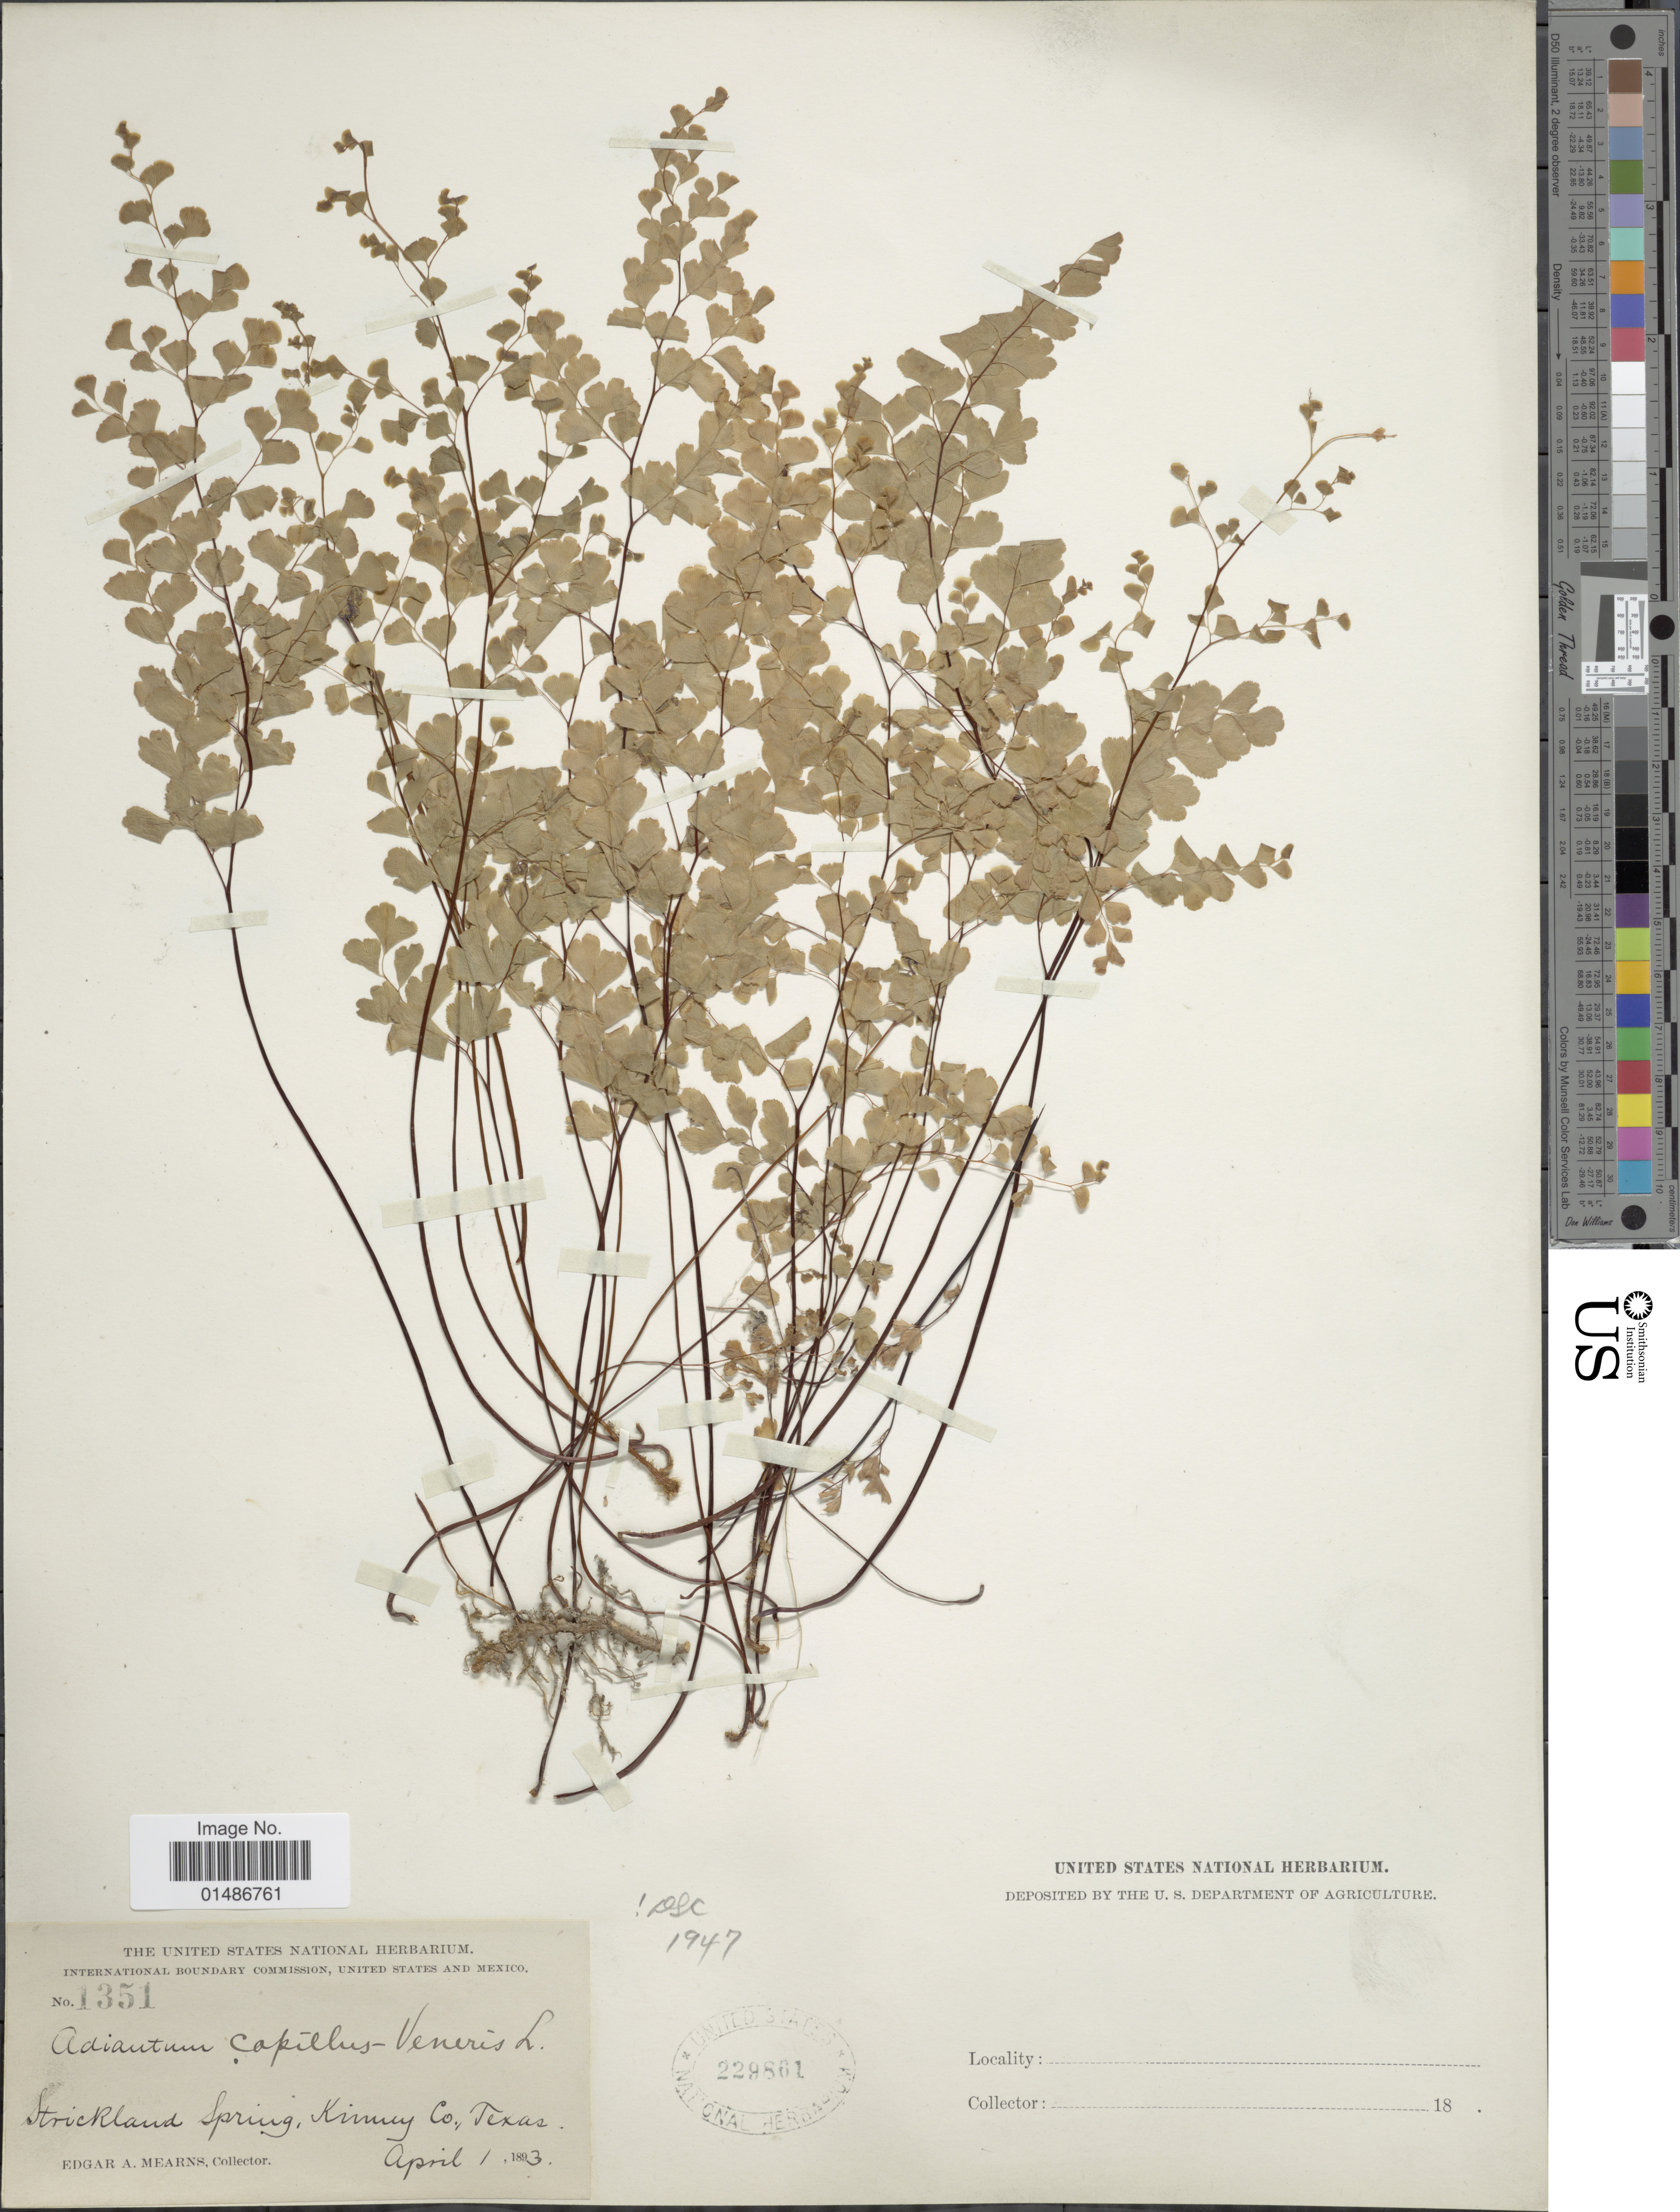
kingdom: Plantae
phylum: Tracheophyta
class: Polypodiopsida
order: Polypodiales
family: Pteridaceae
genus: Adiantum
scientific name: Adiantum capillus-veneris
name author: L.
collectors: E. A. Mearns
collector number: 1351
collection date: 1893-04-01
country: United States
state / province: Texas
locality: Strickland Spring, Kinney Co.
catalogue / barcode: US 229861